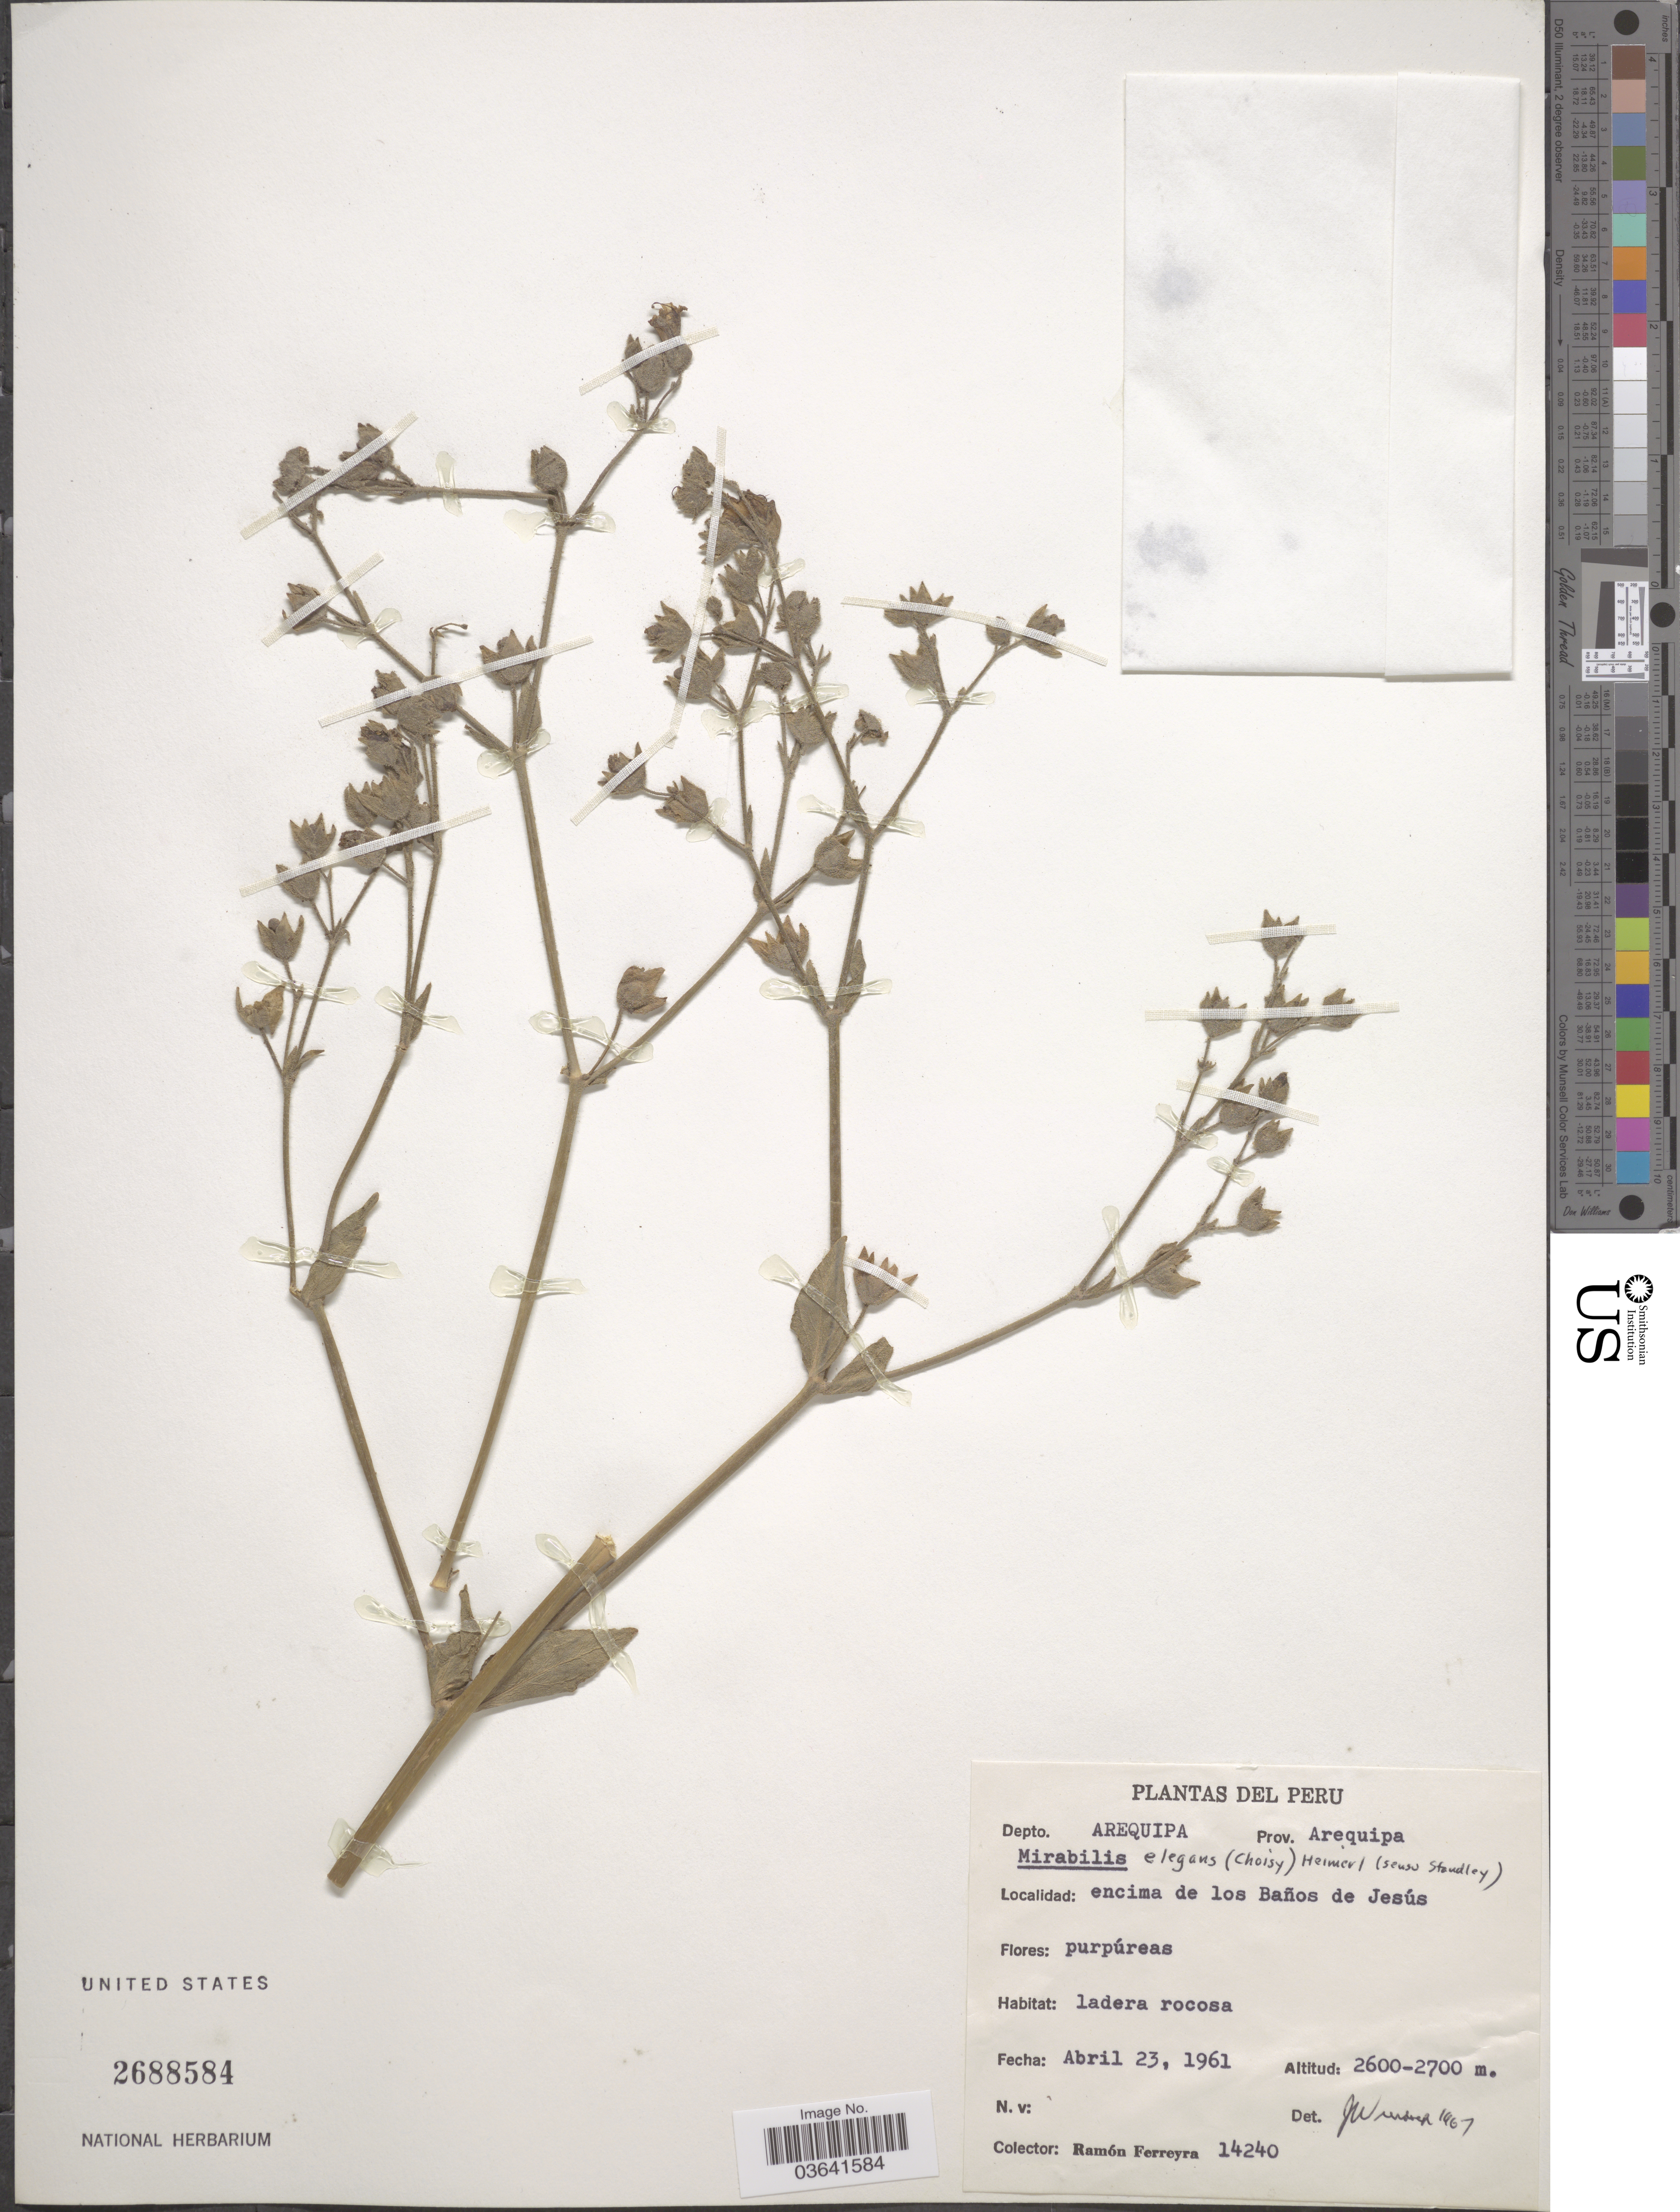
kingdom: Plantae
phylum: Tracheophyta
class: Magnoliopsida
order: Caryophyllales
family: Nyctaginaceae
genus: Mirabilis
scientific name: Mirabilis elegans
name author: (Choisy) Heimerl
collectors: R. A. Ferreyra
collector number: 14240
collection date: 1961-04-23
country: Peru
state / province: Arequipa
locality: Depto. Arequipa. Prov. Arequipa. Encima de los Baños de Jesús.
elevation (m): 2600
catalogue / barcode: US 2688584